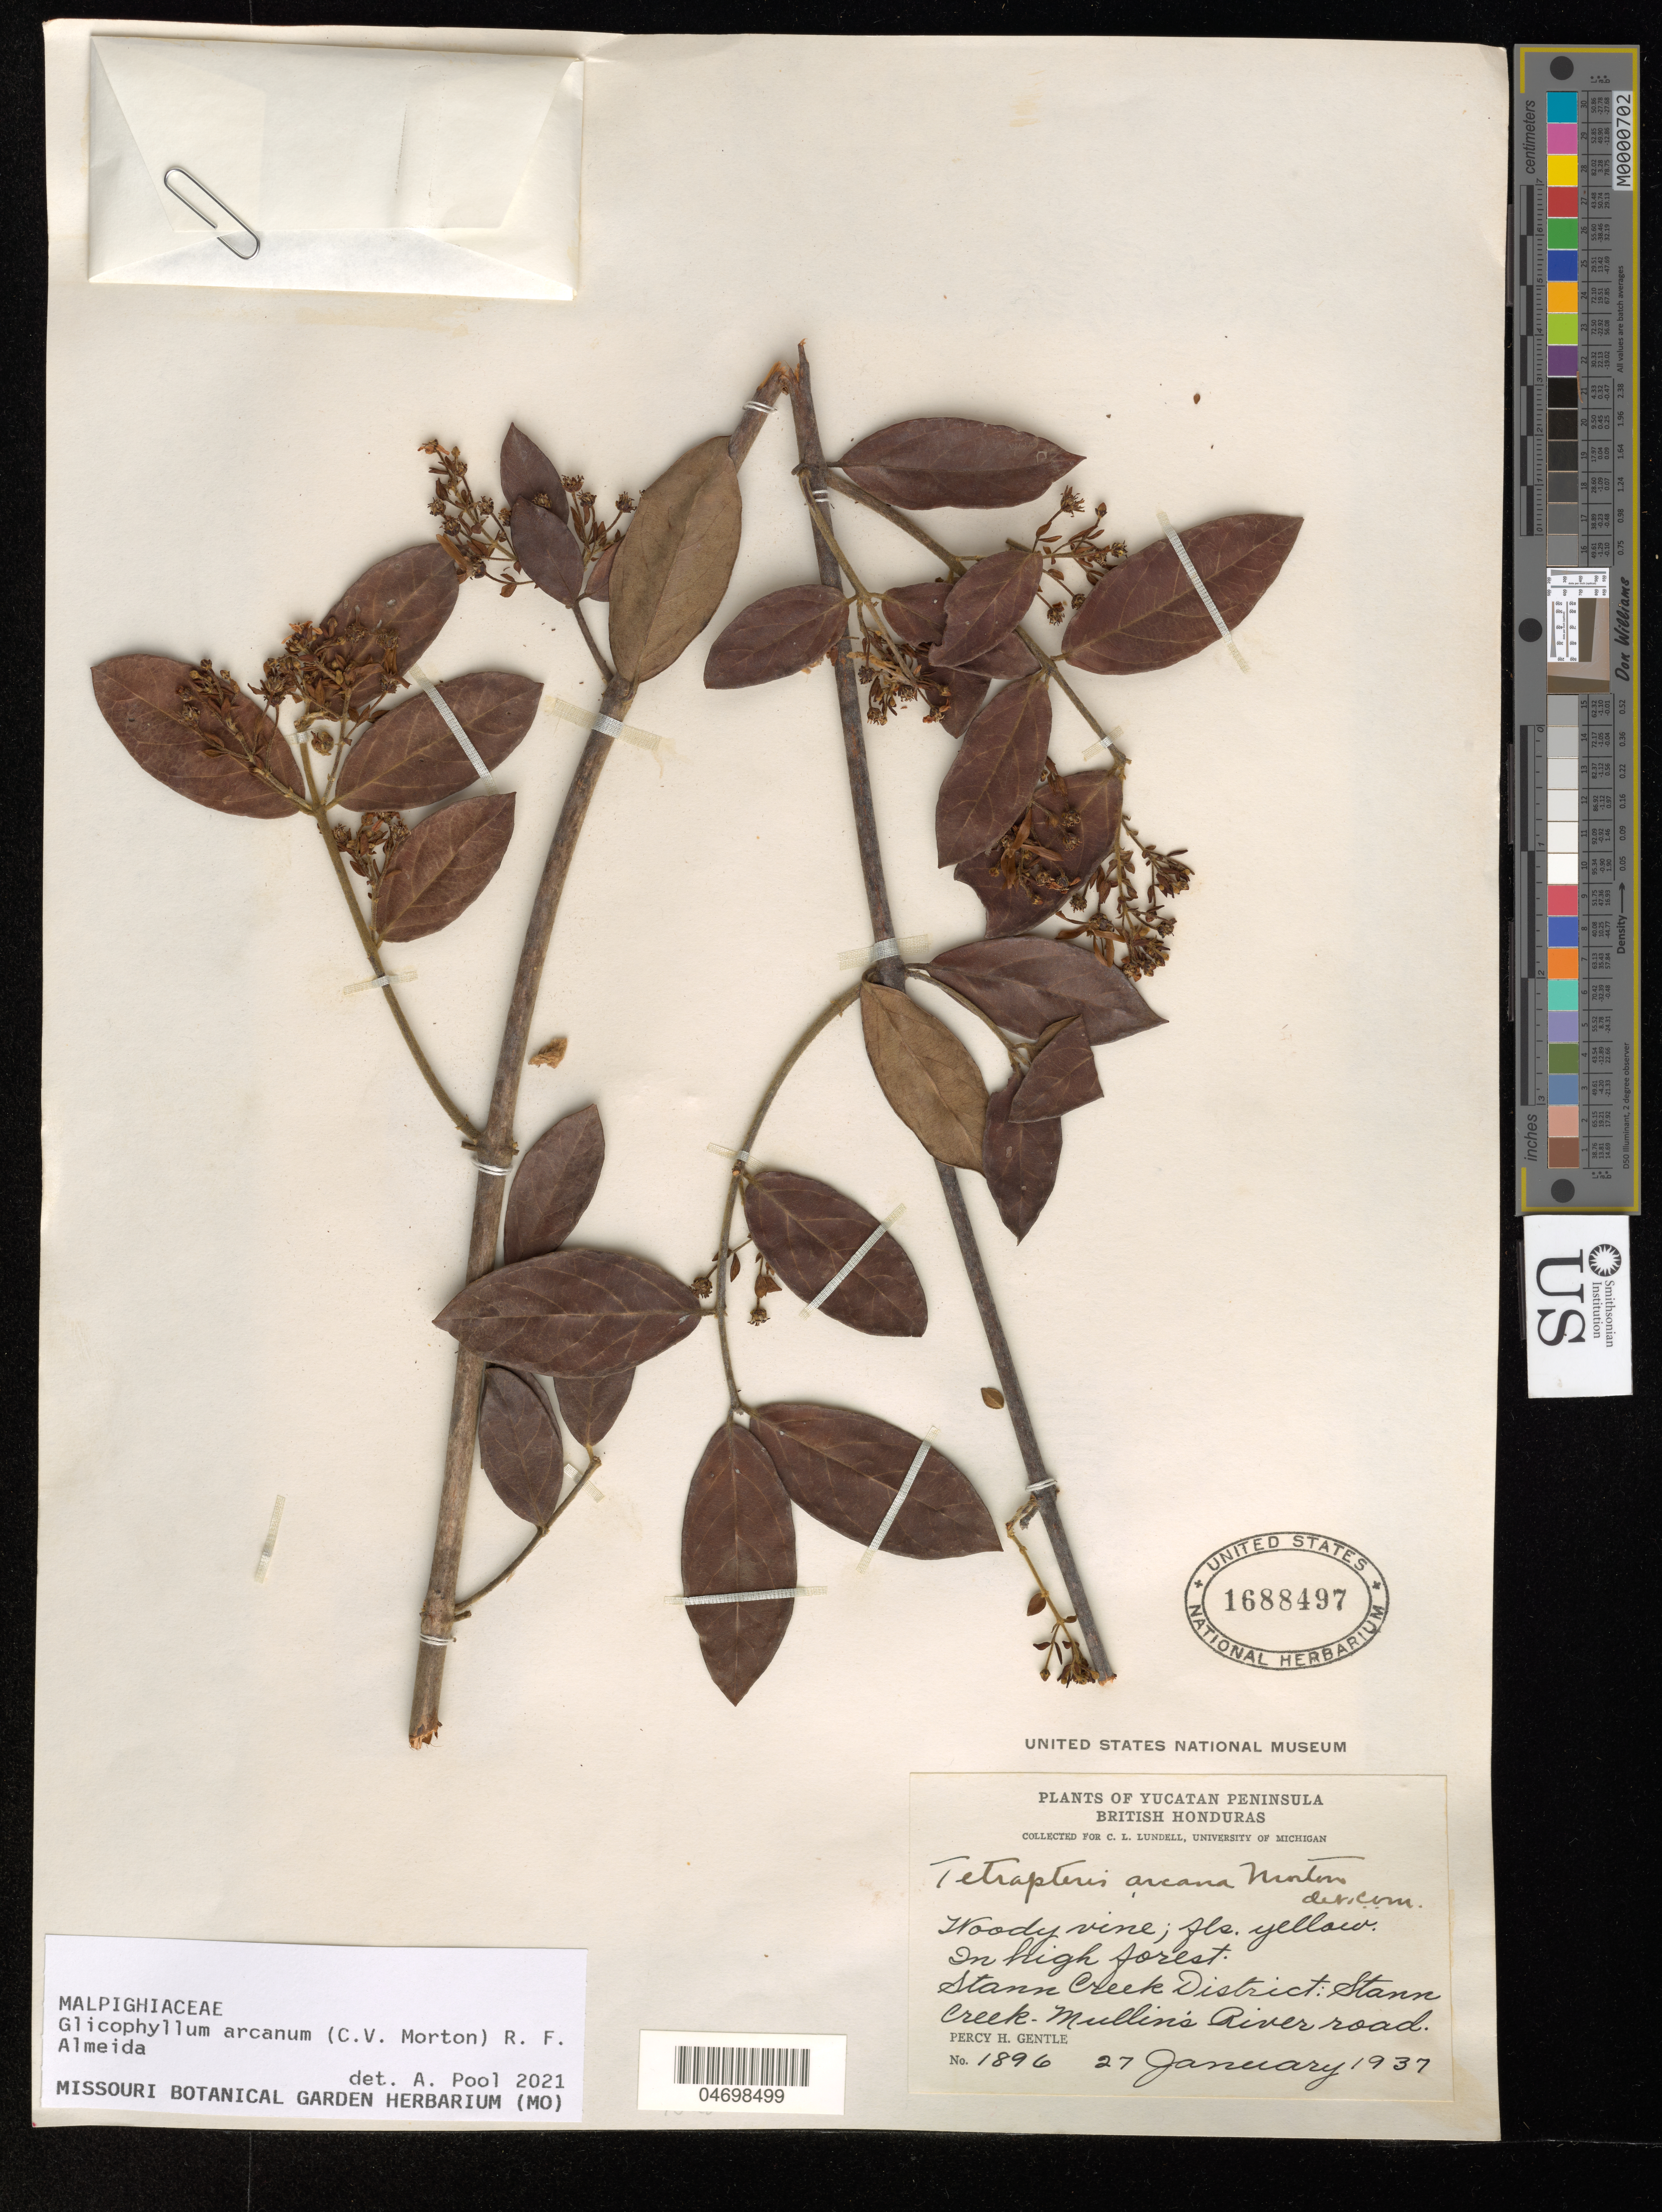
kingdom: Plantae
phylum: Tracheophyta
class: Magnoliopsida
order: Malpighiales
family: Malpighiaceae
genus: Glicophyllum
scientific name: Glicophyllum arcanum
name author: (C.V. Morton) R.F. Almeida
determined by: Pool, A., (MO), Missouri Botanical Garden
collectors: P. H. Gentle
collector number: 1896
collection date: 1937-01-27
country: Belize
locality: Yucatan Peninsula, on hillside, Stann Creek District: Quarry on the Stann Creek railroad.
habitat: In high forest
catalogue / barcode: US 1688497